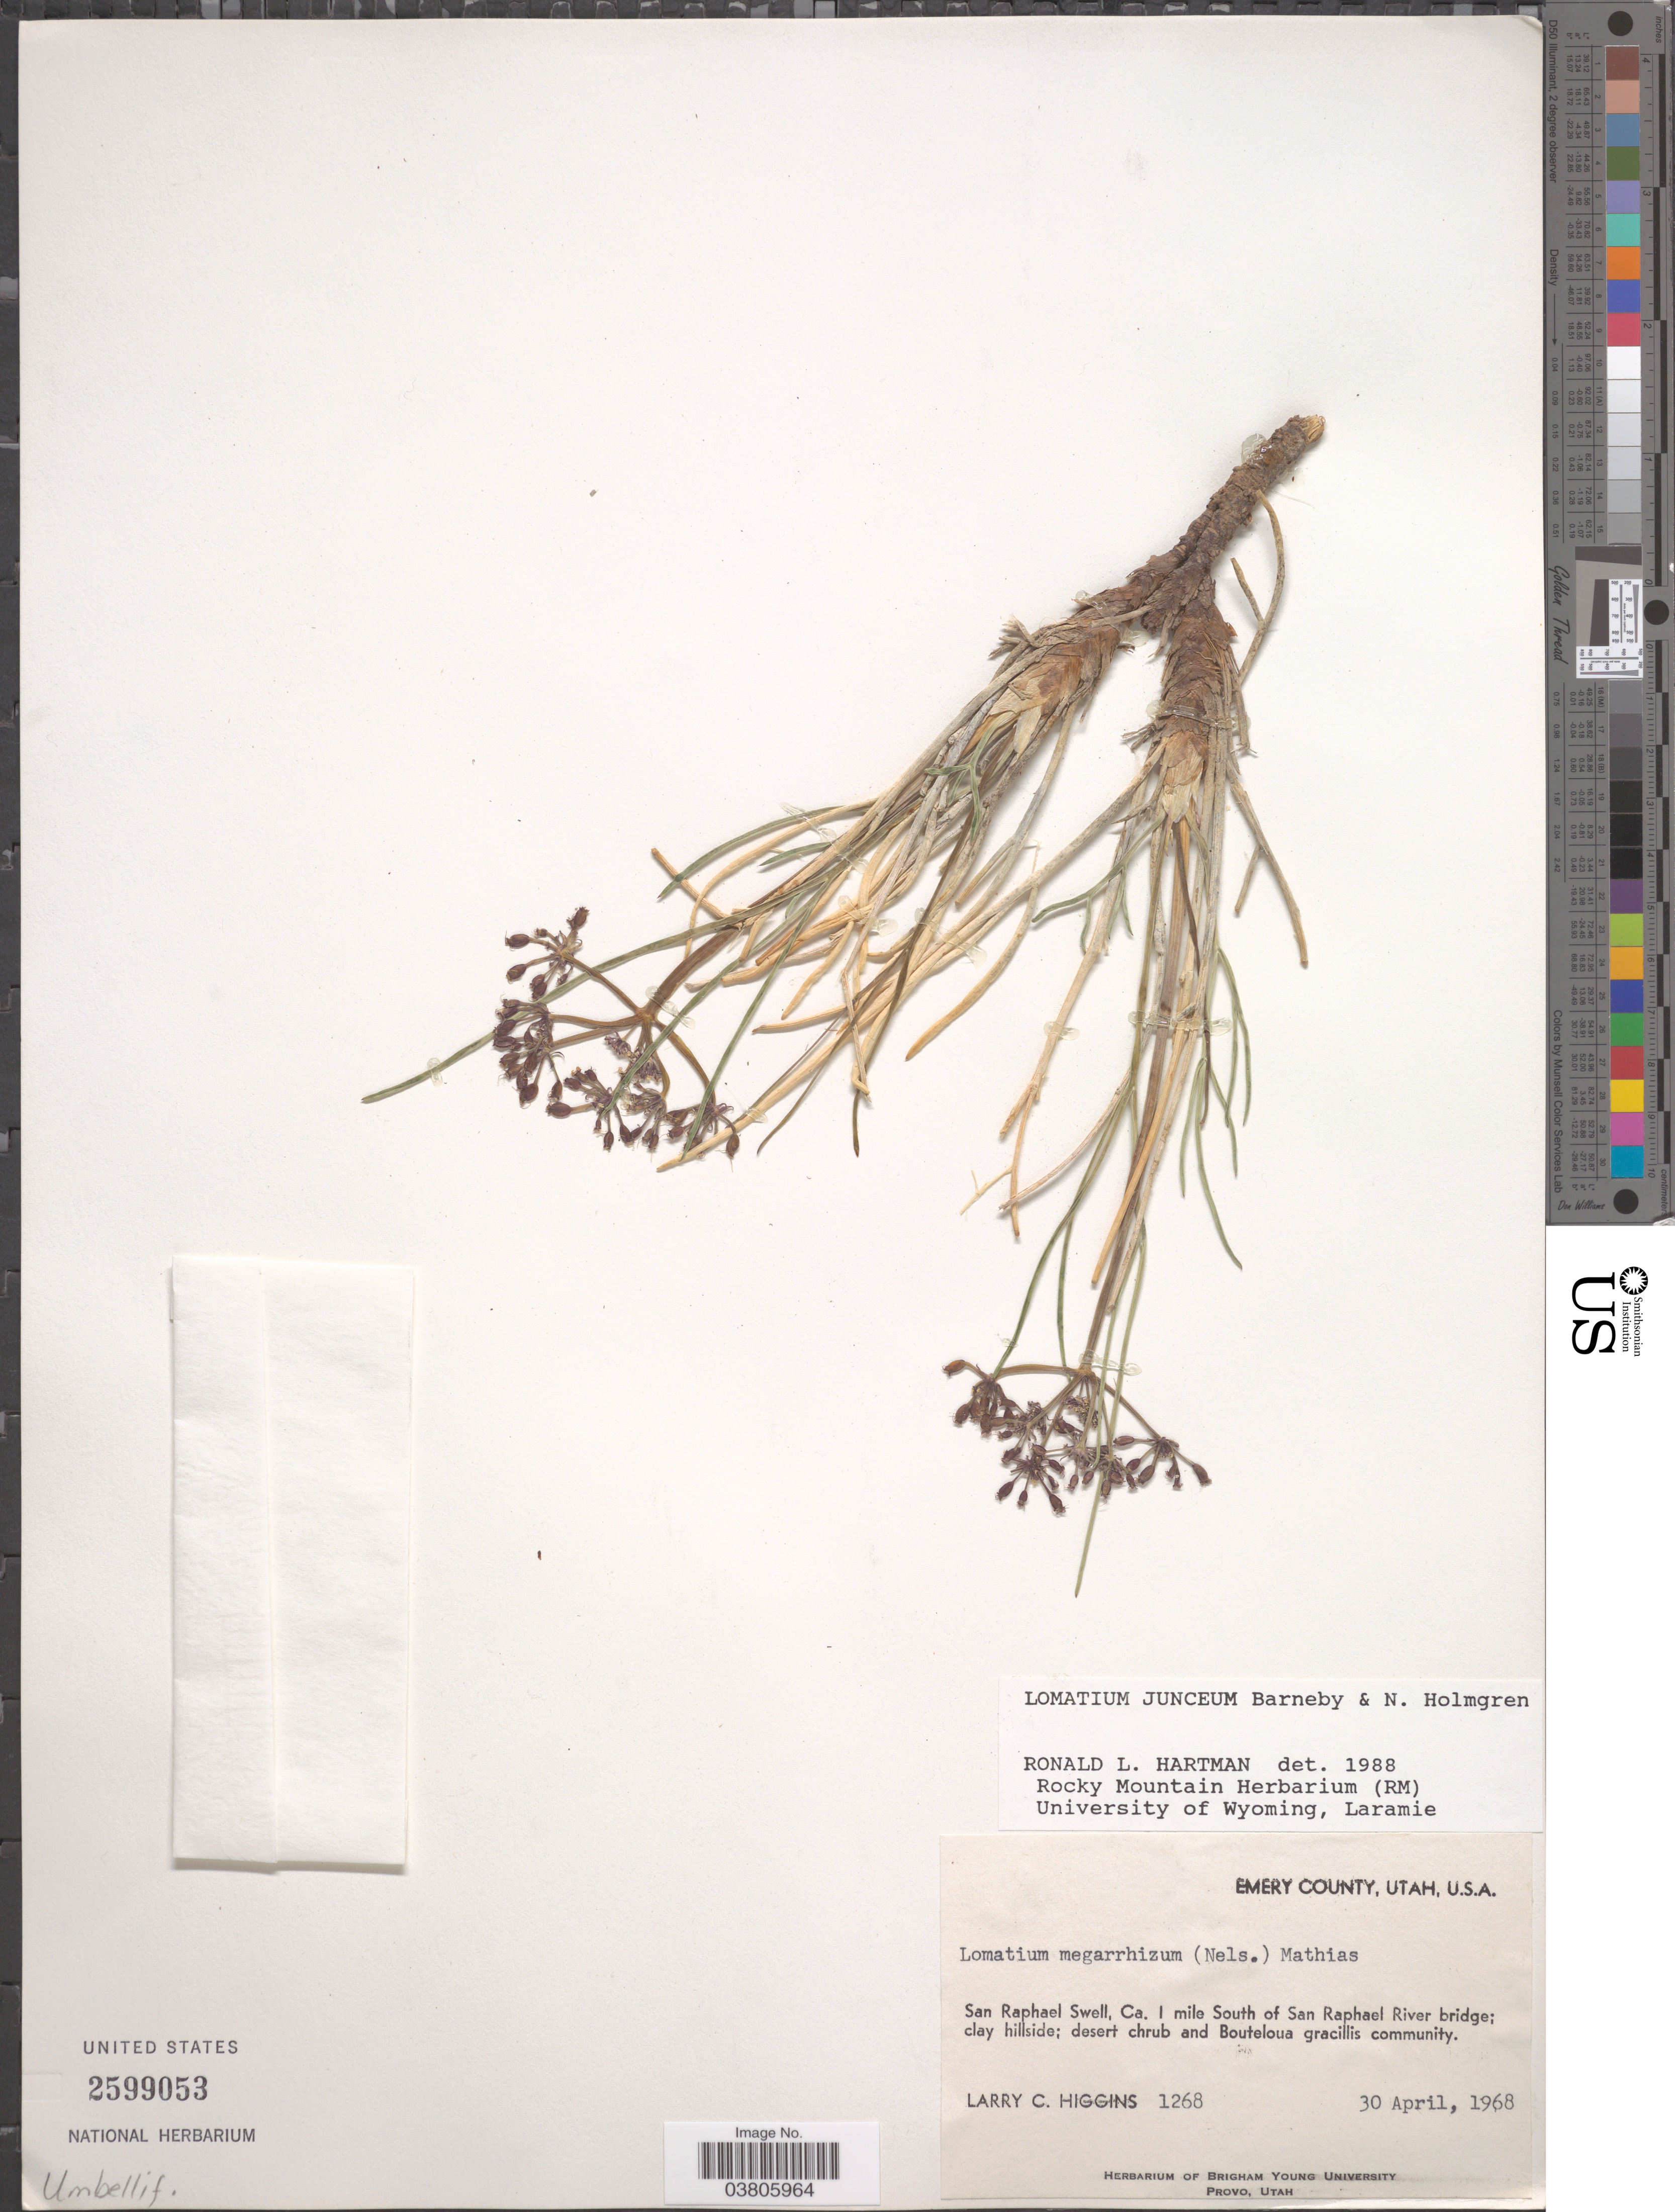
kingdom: Plantae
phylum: Tracheophyta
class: Magnoliopsida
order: Apiales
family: Apiaceae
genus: Lomatium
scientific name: Lomatium junceum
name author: Barneby & N.H. Holmgren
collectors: L. Higgins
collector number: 1268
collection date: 1968-04-30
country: United States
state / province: Utah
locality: Emery County. San Raphael Swell, Ca. 1 mile South of San Raphael River bridge.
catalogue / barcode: US 2599053